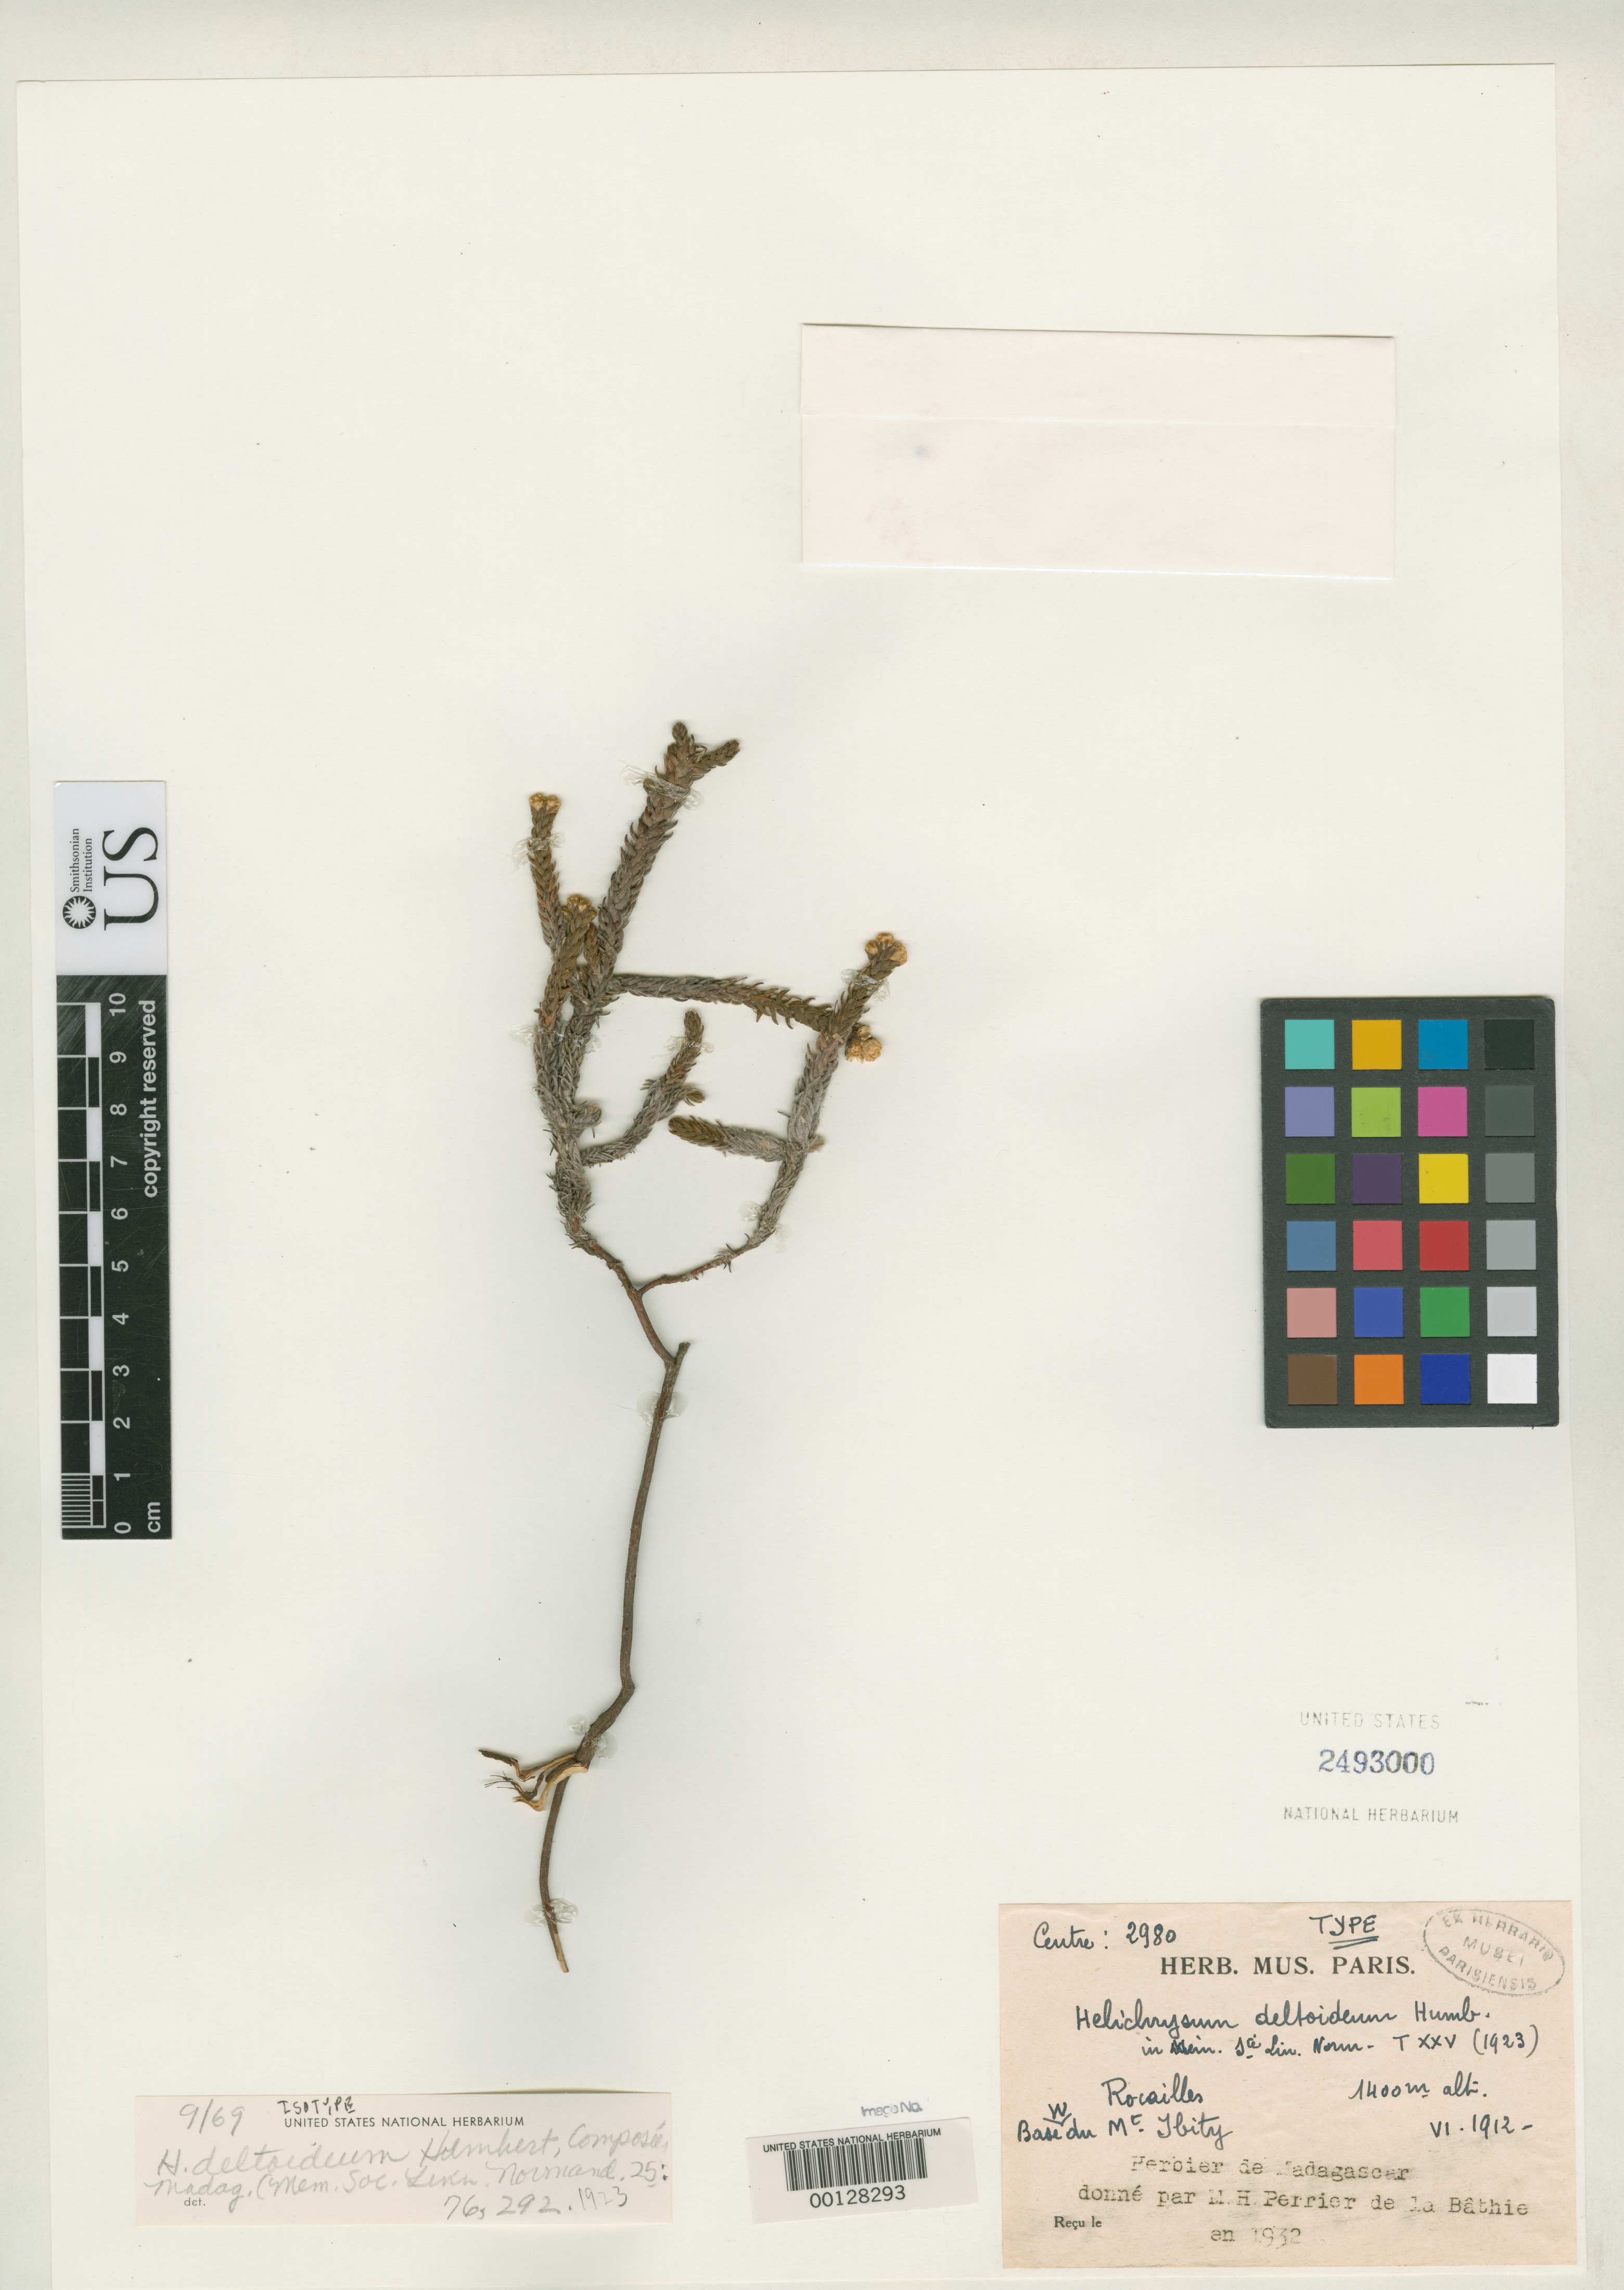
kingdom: Plantae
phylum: Tracheophyta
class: Magnoliopsida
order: Asterales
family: Asteraceae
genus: Helichrysum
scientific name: Helichrysum deltoideum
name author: Humbert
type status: Isotype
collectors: H. Perrier de la Bâthie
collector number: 2980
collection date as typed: Jun 1912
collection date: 1912-06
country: Madagascar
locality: Mt. Ibity.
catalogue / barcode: US 2493000